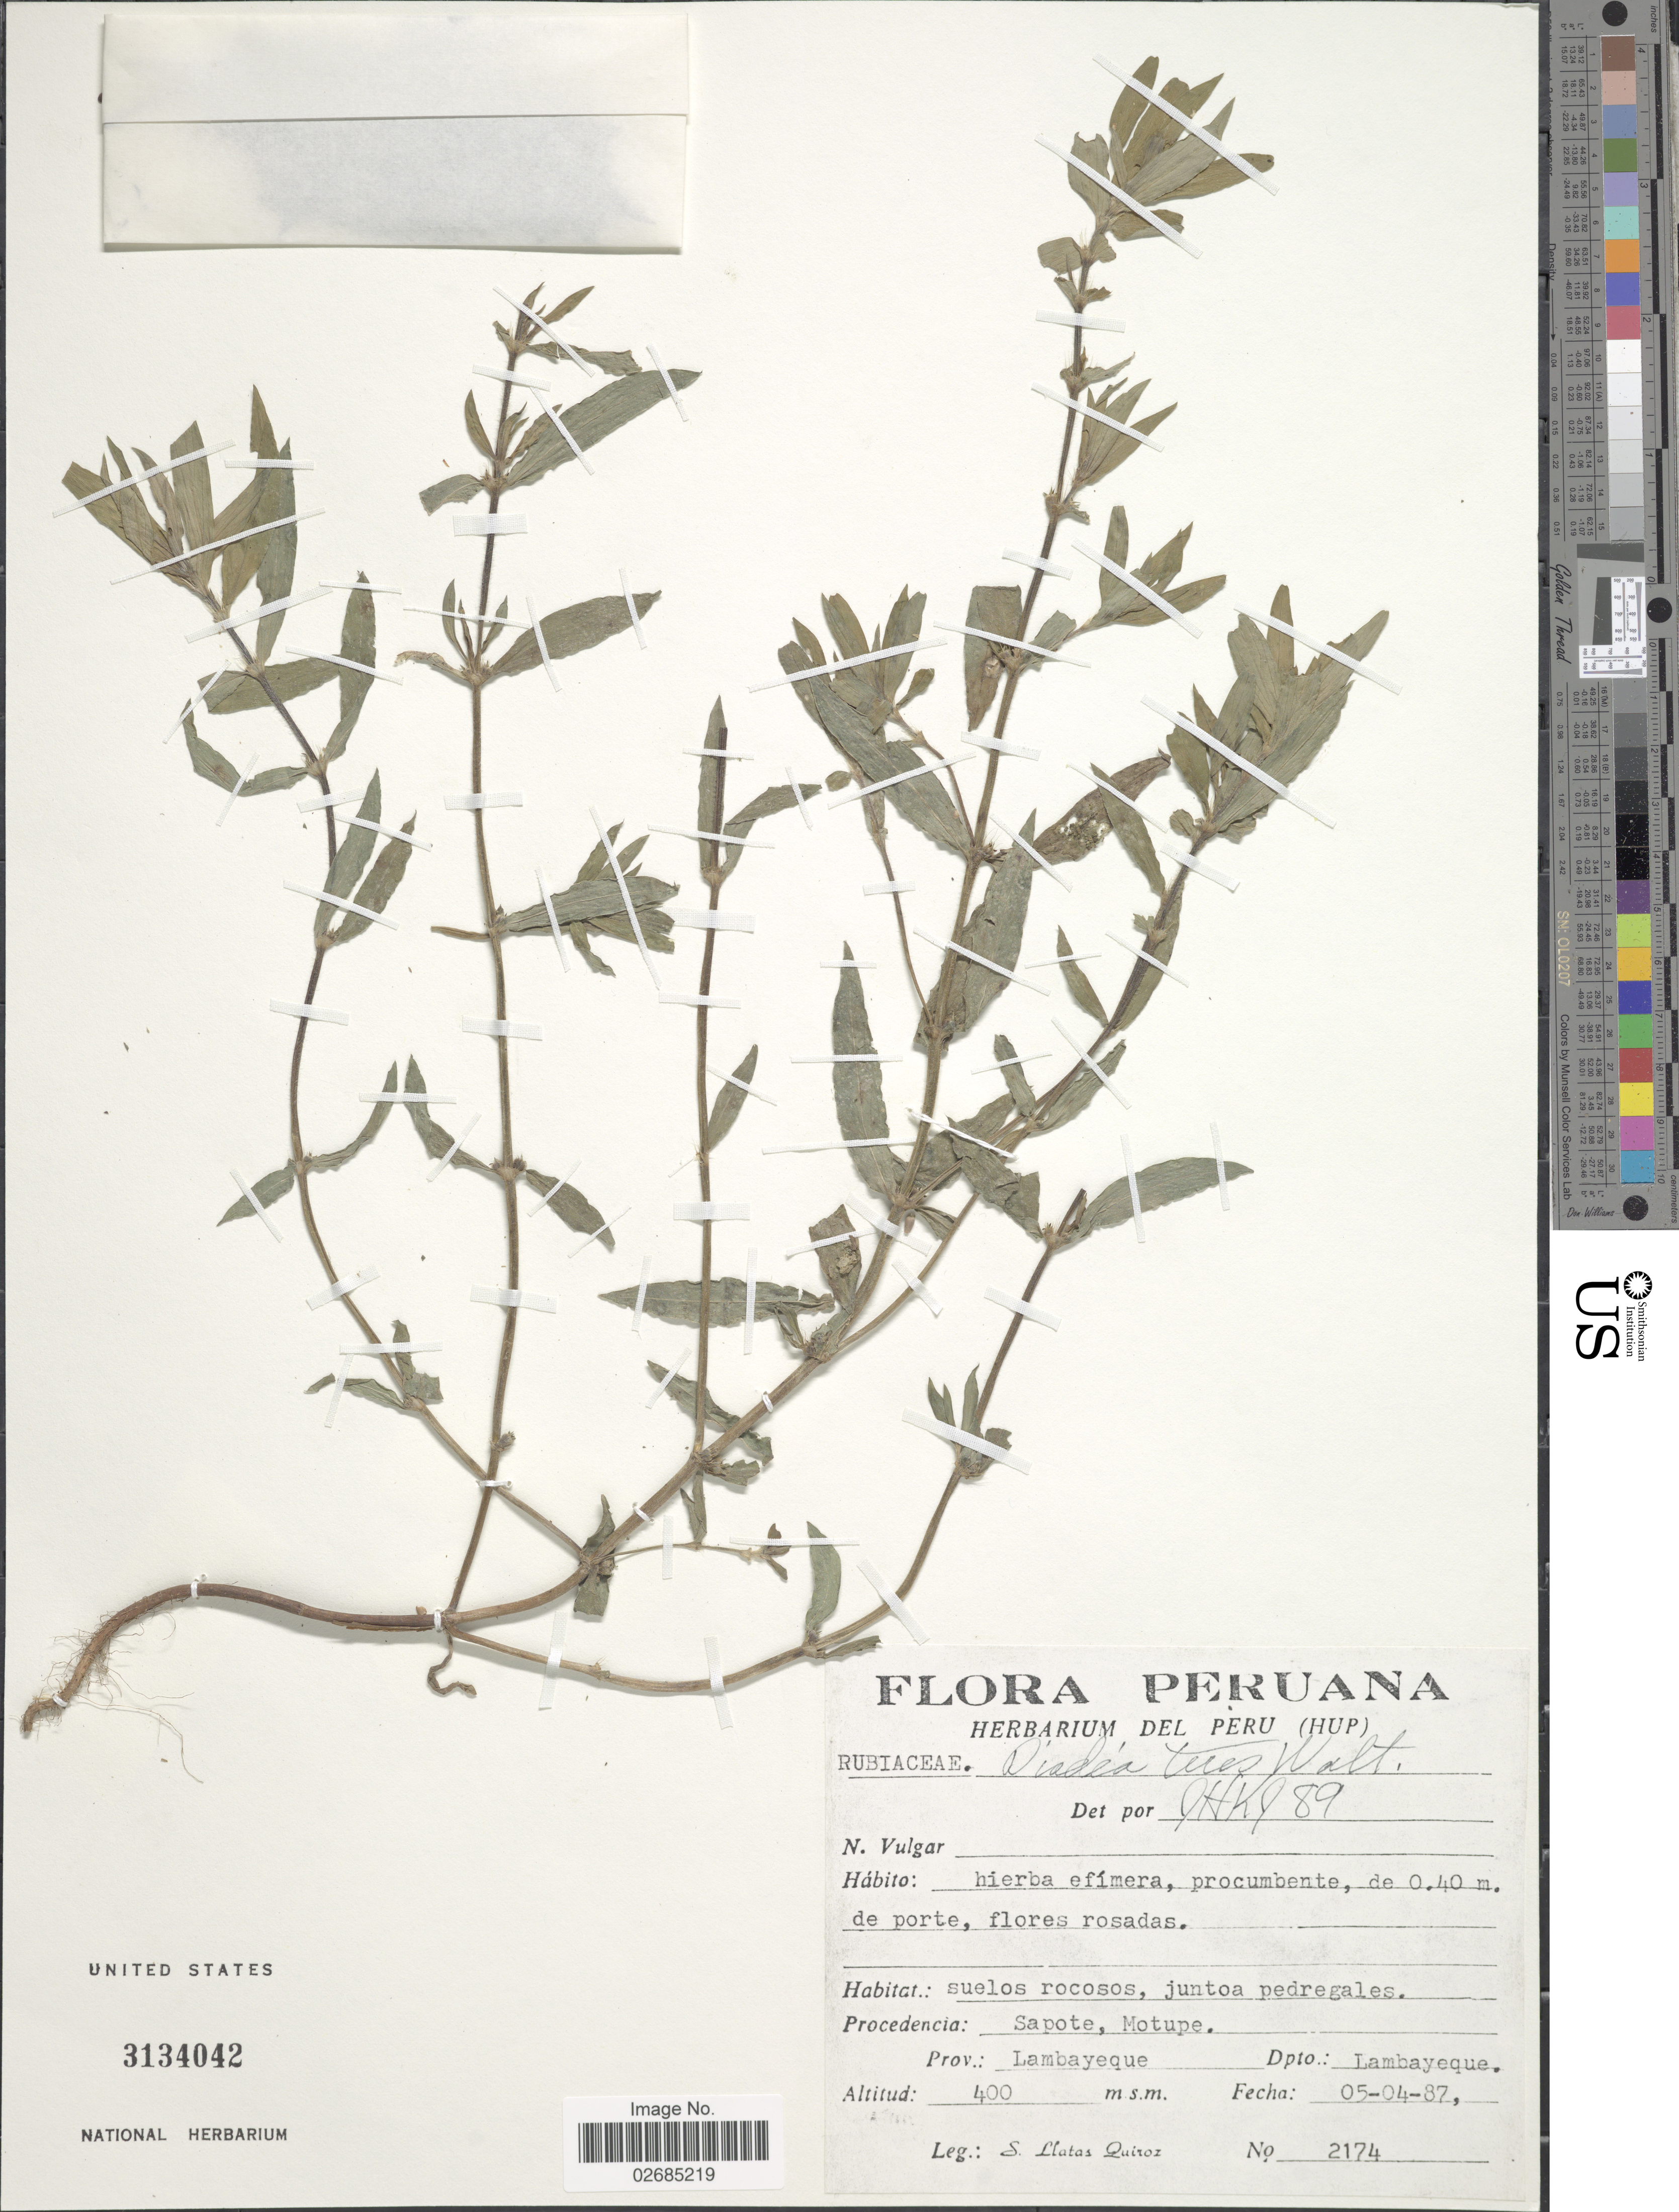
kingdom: Plantae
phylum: Tracheophyta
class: Magnoliopsida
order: Gentianales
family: Rubiaceae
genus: Diodia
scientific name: Diodia teres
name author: Walter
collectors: S. L. Quiroz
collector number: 2174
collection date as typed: Transcribed d/m/y: 5/4/87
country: Peru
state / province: Lambayeque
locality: Procedencia Sapote, Motupe. Prov. Lamabayeque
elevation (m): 400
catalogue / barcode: US 3134042